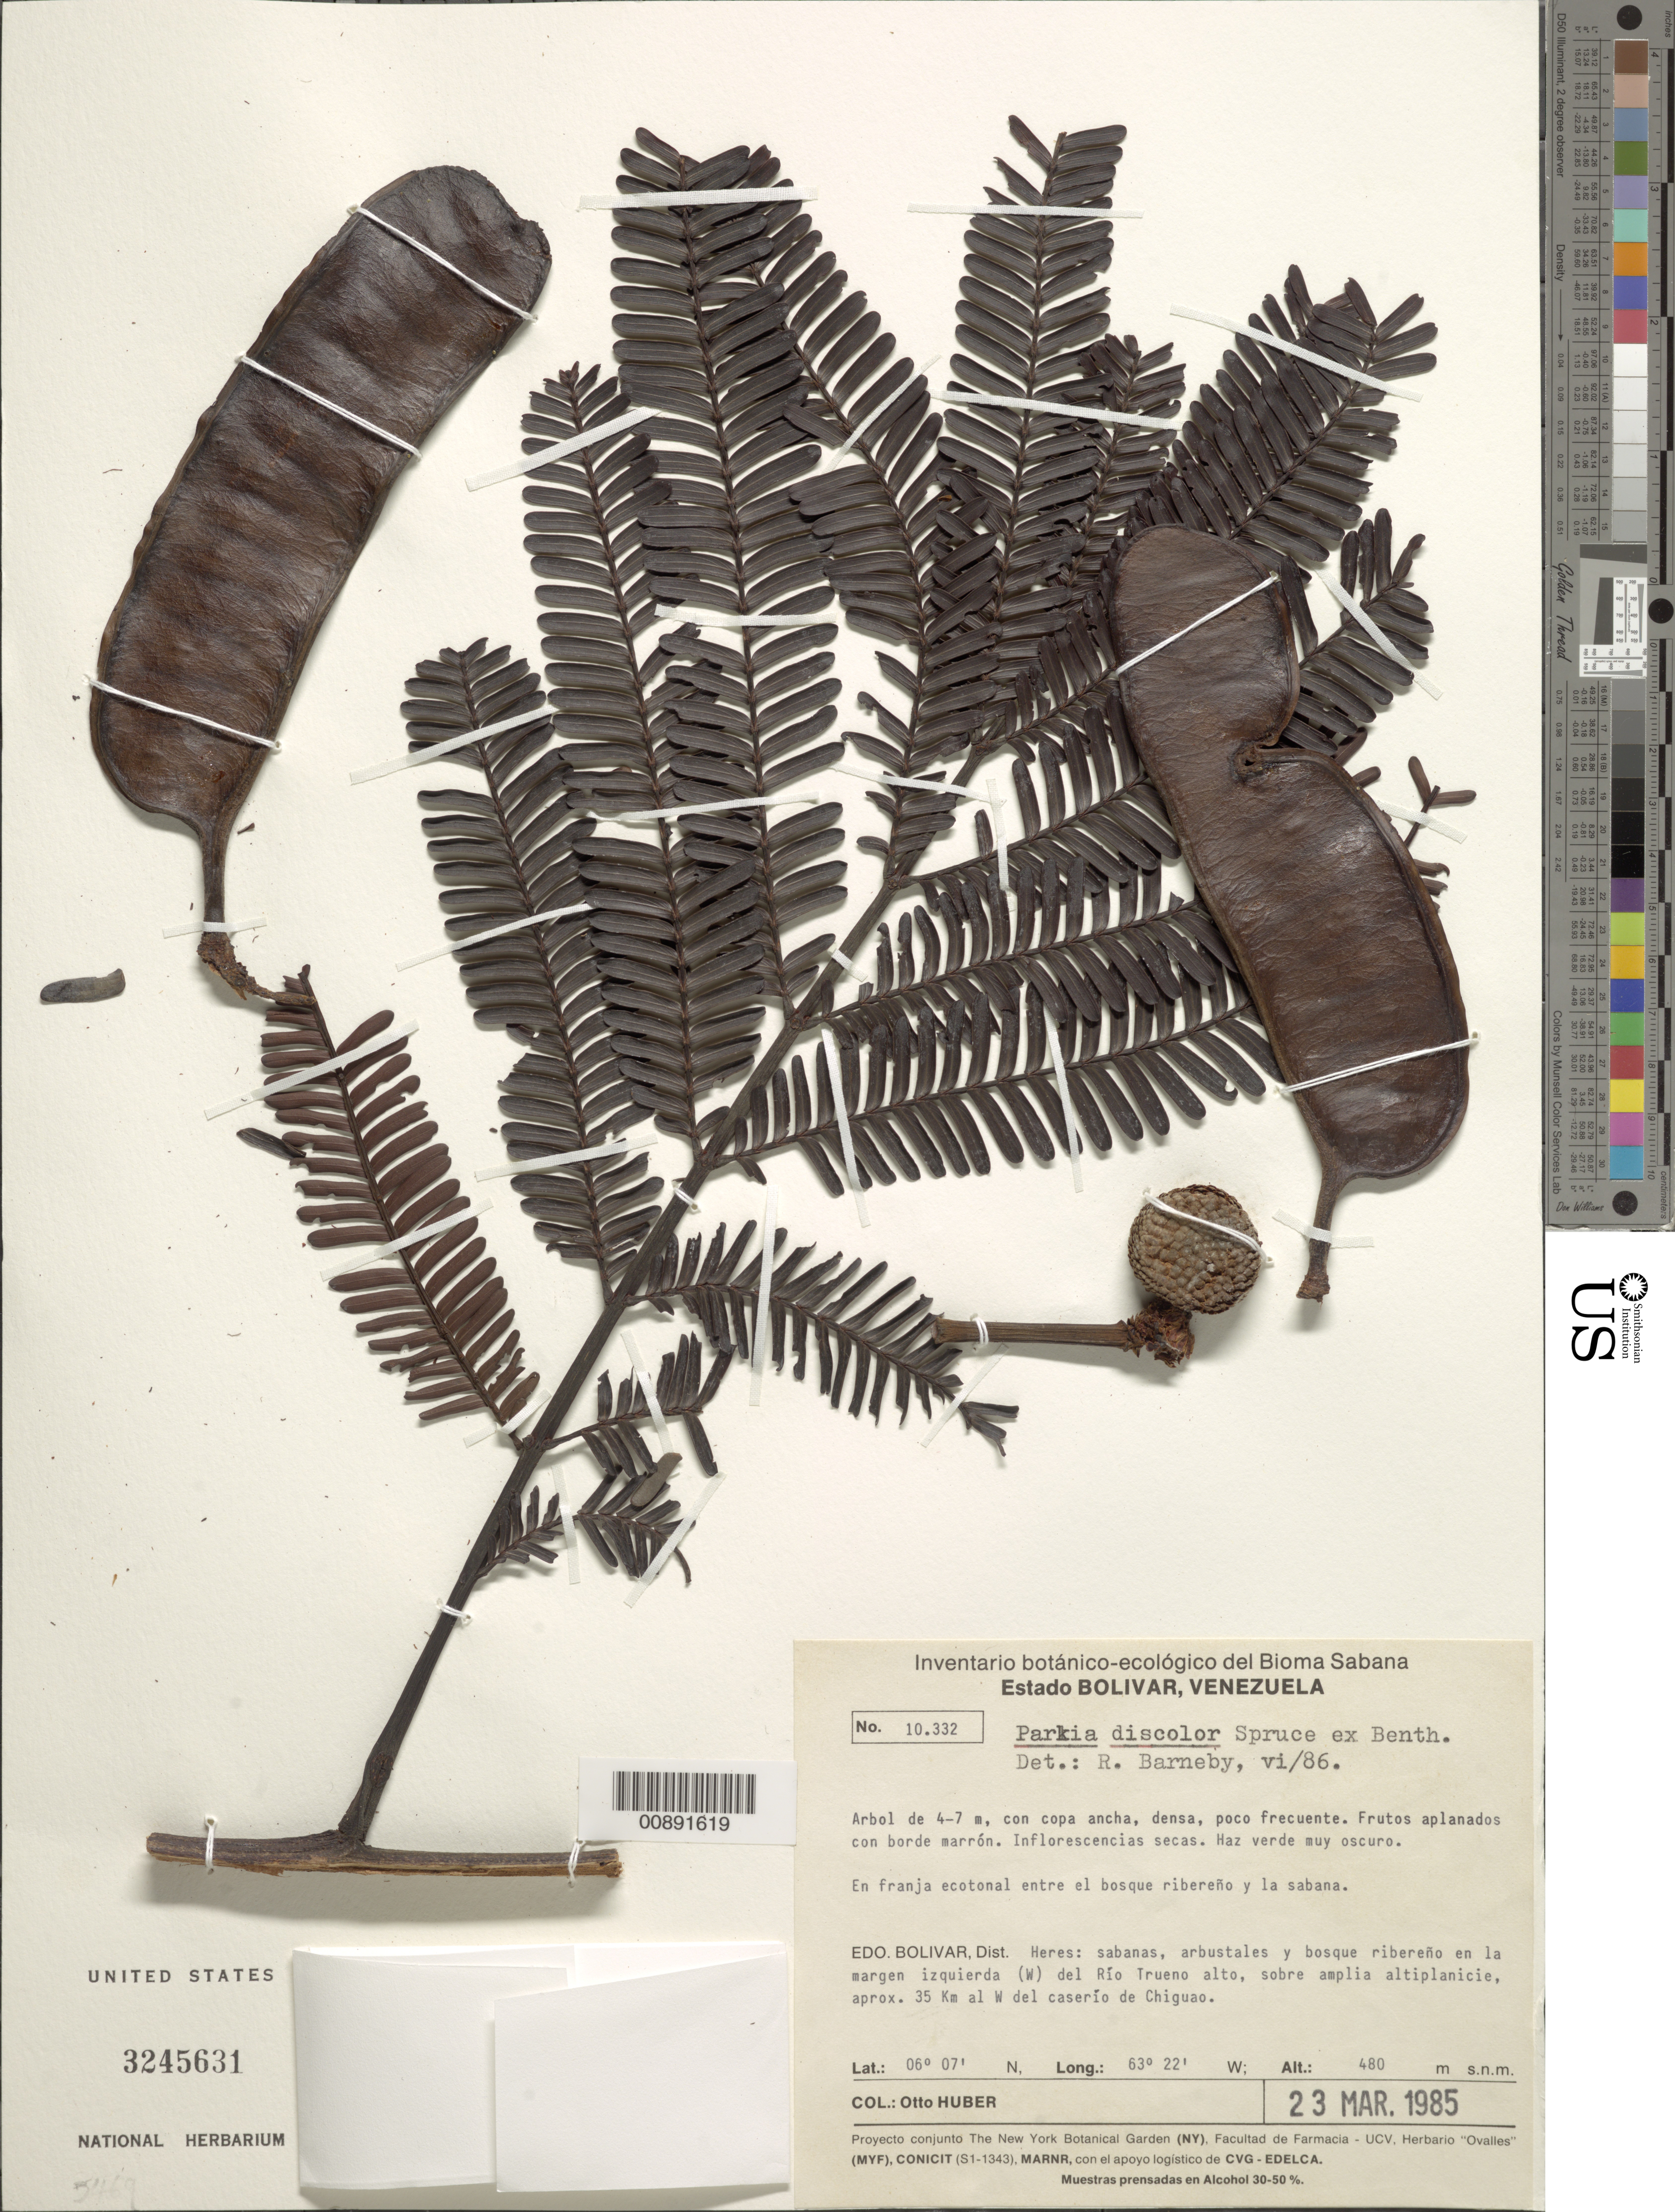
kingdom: Plantae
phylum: Tracheophyta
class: Magnoliopsida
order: Fabales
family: Fabaceae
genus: Parkia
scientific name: Parkia discolor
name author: Spruce ex Benth.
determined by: Barneby, Rupert C., (NY)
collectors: O. Huber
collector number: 10332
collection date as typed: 23-Mar-85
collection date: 1985-03-23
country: Venezuela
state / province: Bolívar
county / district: Heres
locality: Río Trueno, 35 km W del caserío de Chiguao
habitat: Franja ecotonal entre el bosque ribereno y la sabana; sabanas, arbustales y bosque ribereno en la mergen del rio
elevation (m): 480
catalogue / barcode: US 3245631